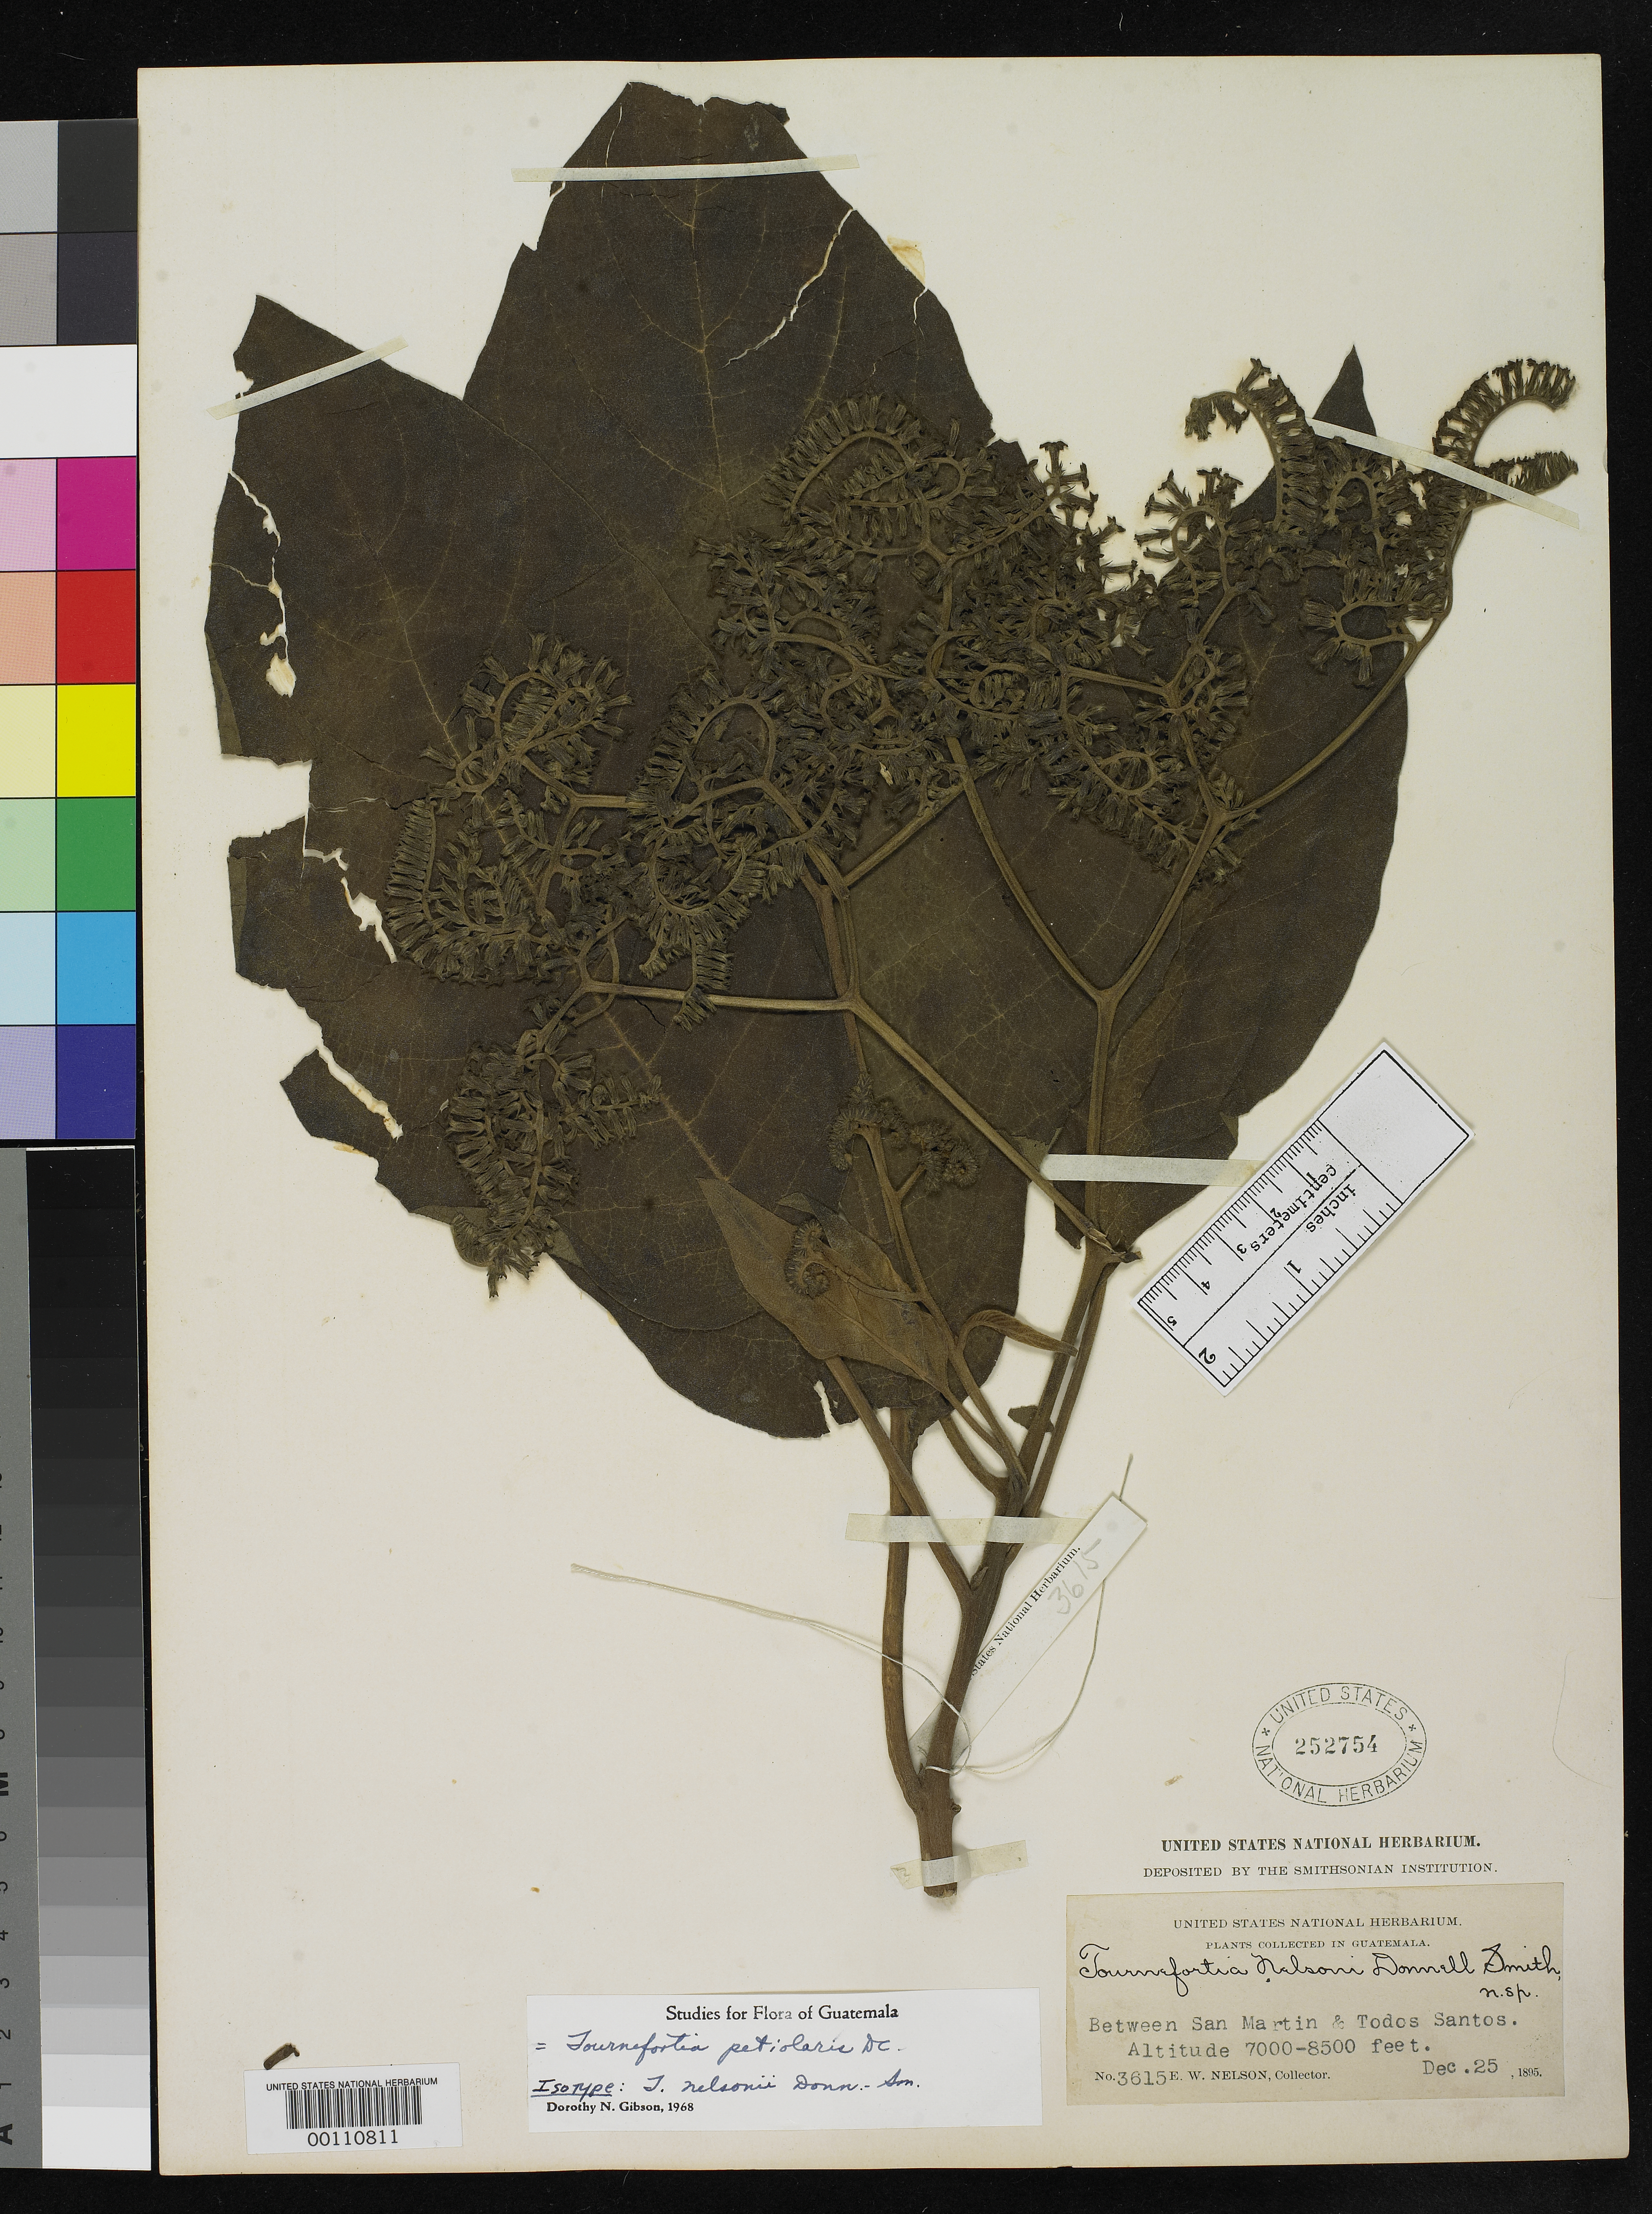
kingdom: Plantae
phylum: Tracheophyta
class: Magnoliopsida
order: Boraginales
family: Heliotropiaceae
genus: Tournefortia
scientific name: Tournefortia nelsoni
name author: Donn. Sm.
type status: Isotype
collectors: E. W. Nelson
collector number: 3615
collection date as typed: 25 Dec 1895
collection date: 1895-12-25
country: Guatemala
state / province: Huehuetenango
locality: Between San Martin and Todos Santos.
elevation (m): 2134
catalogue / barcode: US 252754